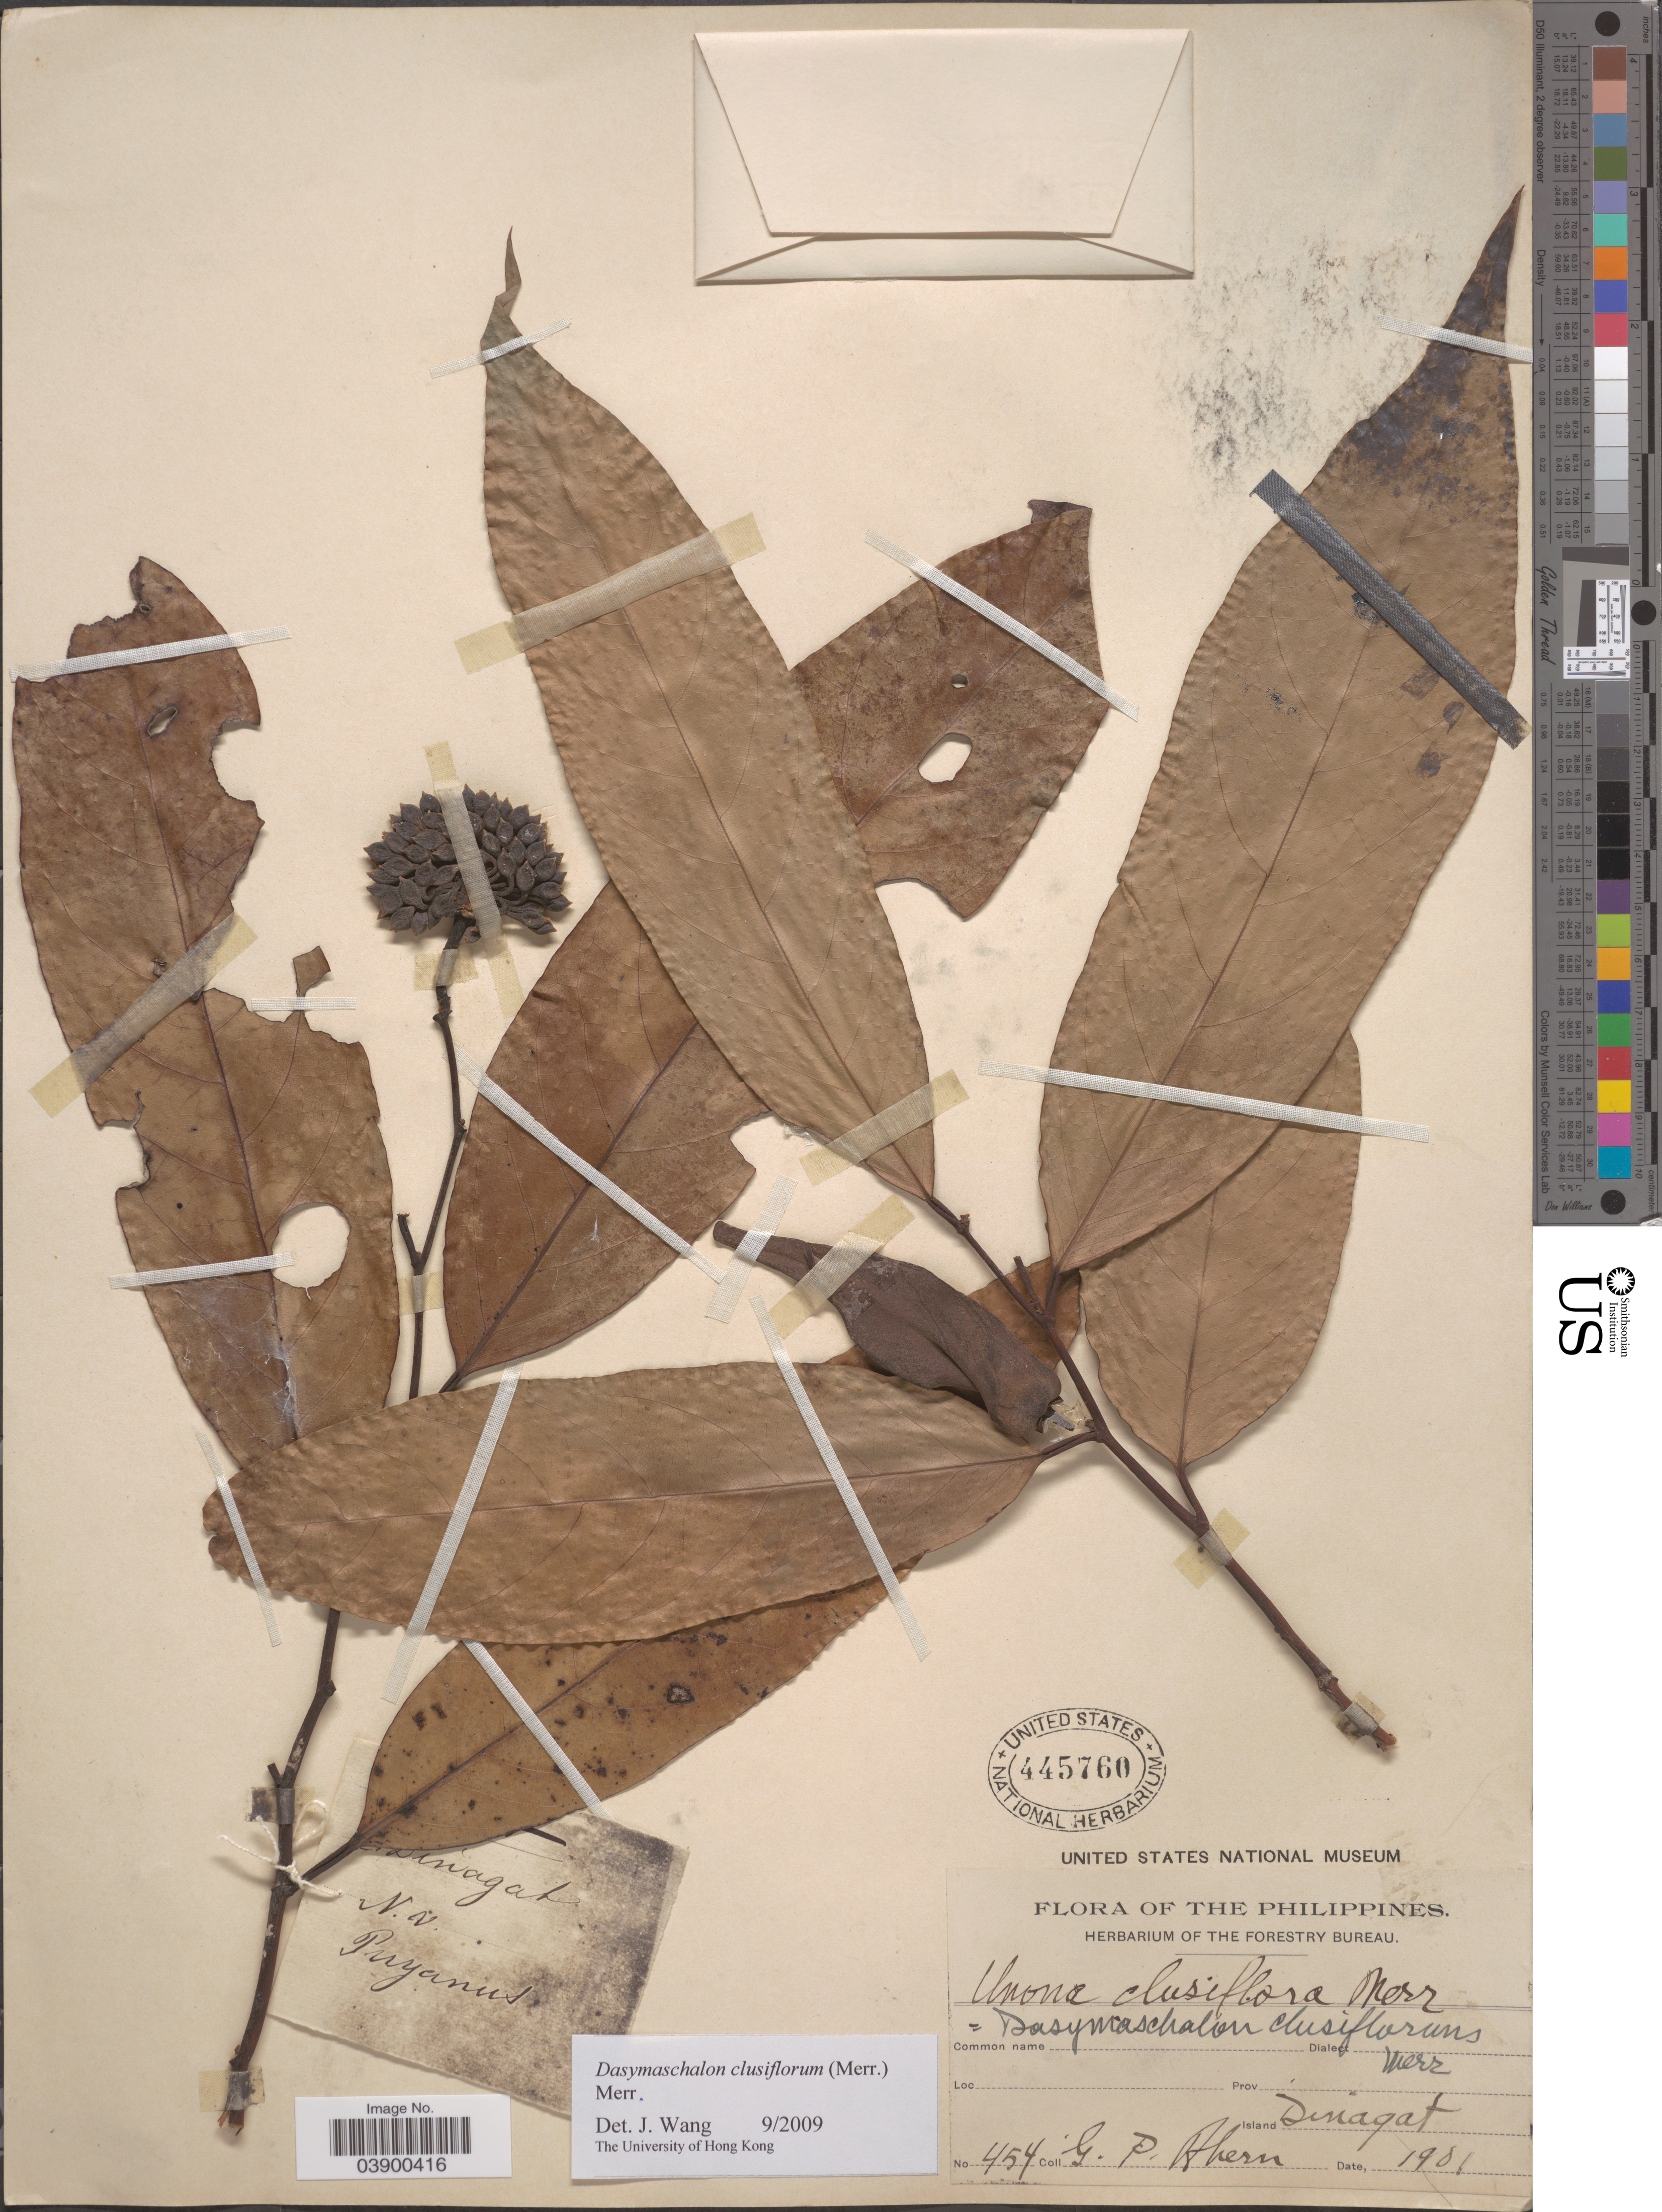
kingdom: Plantae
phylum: Tracheophyta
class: Magnoliopsida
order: Magnoliales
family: Annonaceae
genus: Dasymaschalon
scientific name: Dasymaschalon clusiflorum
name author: (Merr.) Merr.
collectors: G. Ahern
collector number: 454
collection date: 1901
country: Philippines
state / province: Caraga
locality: Island Dinagat.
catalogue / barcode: US 445760